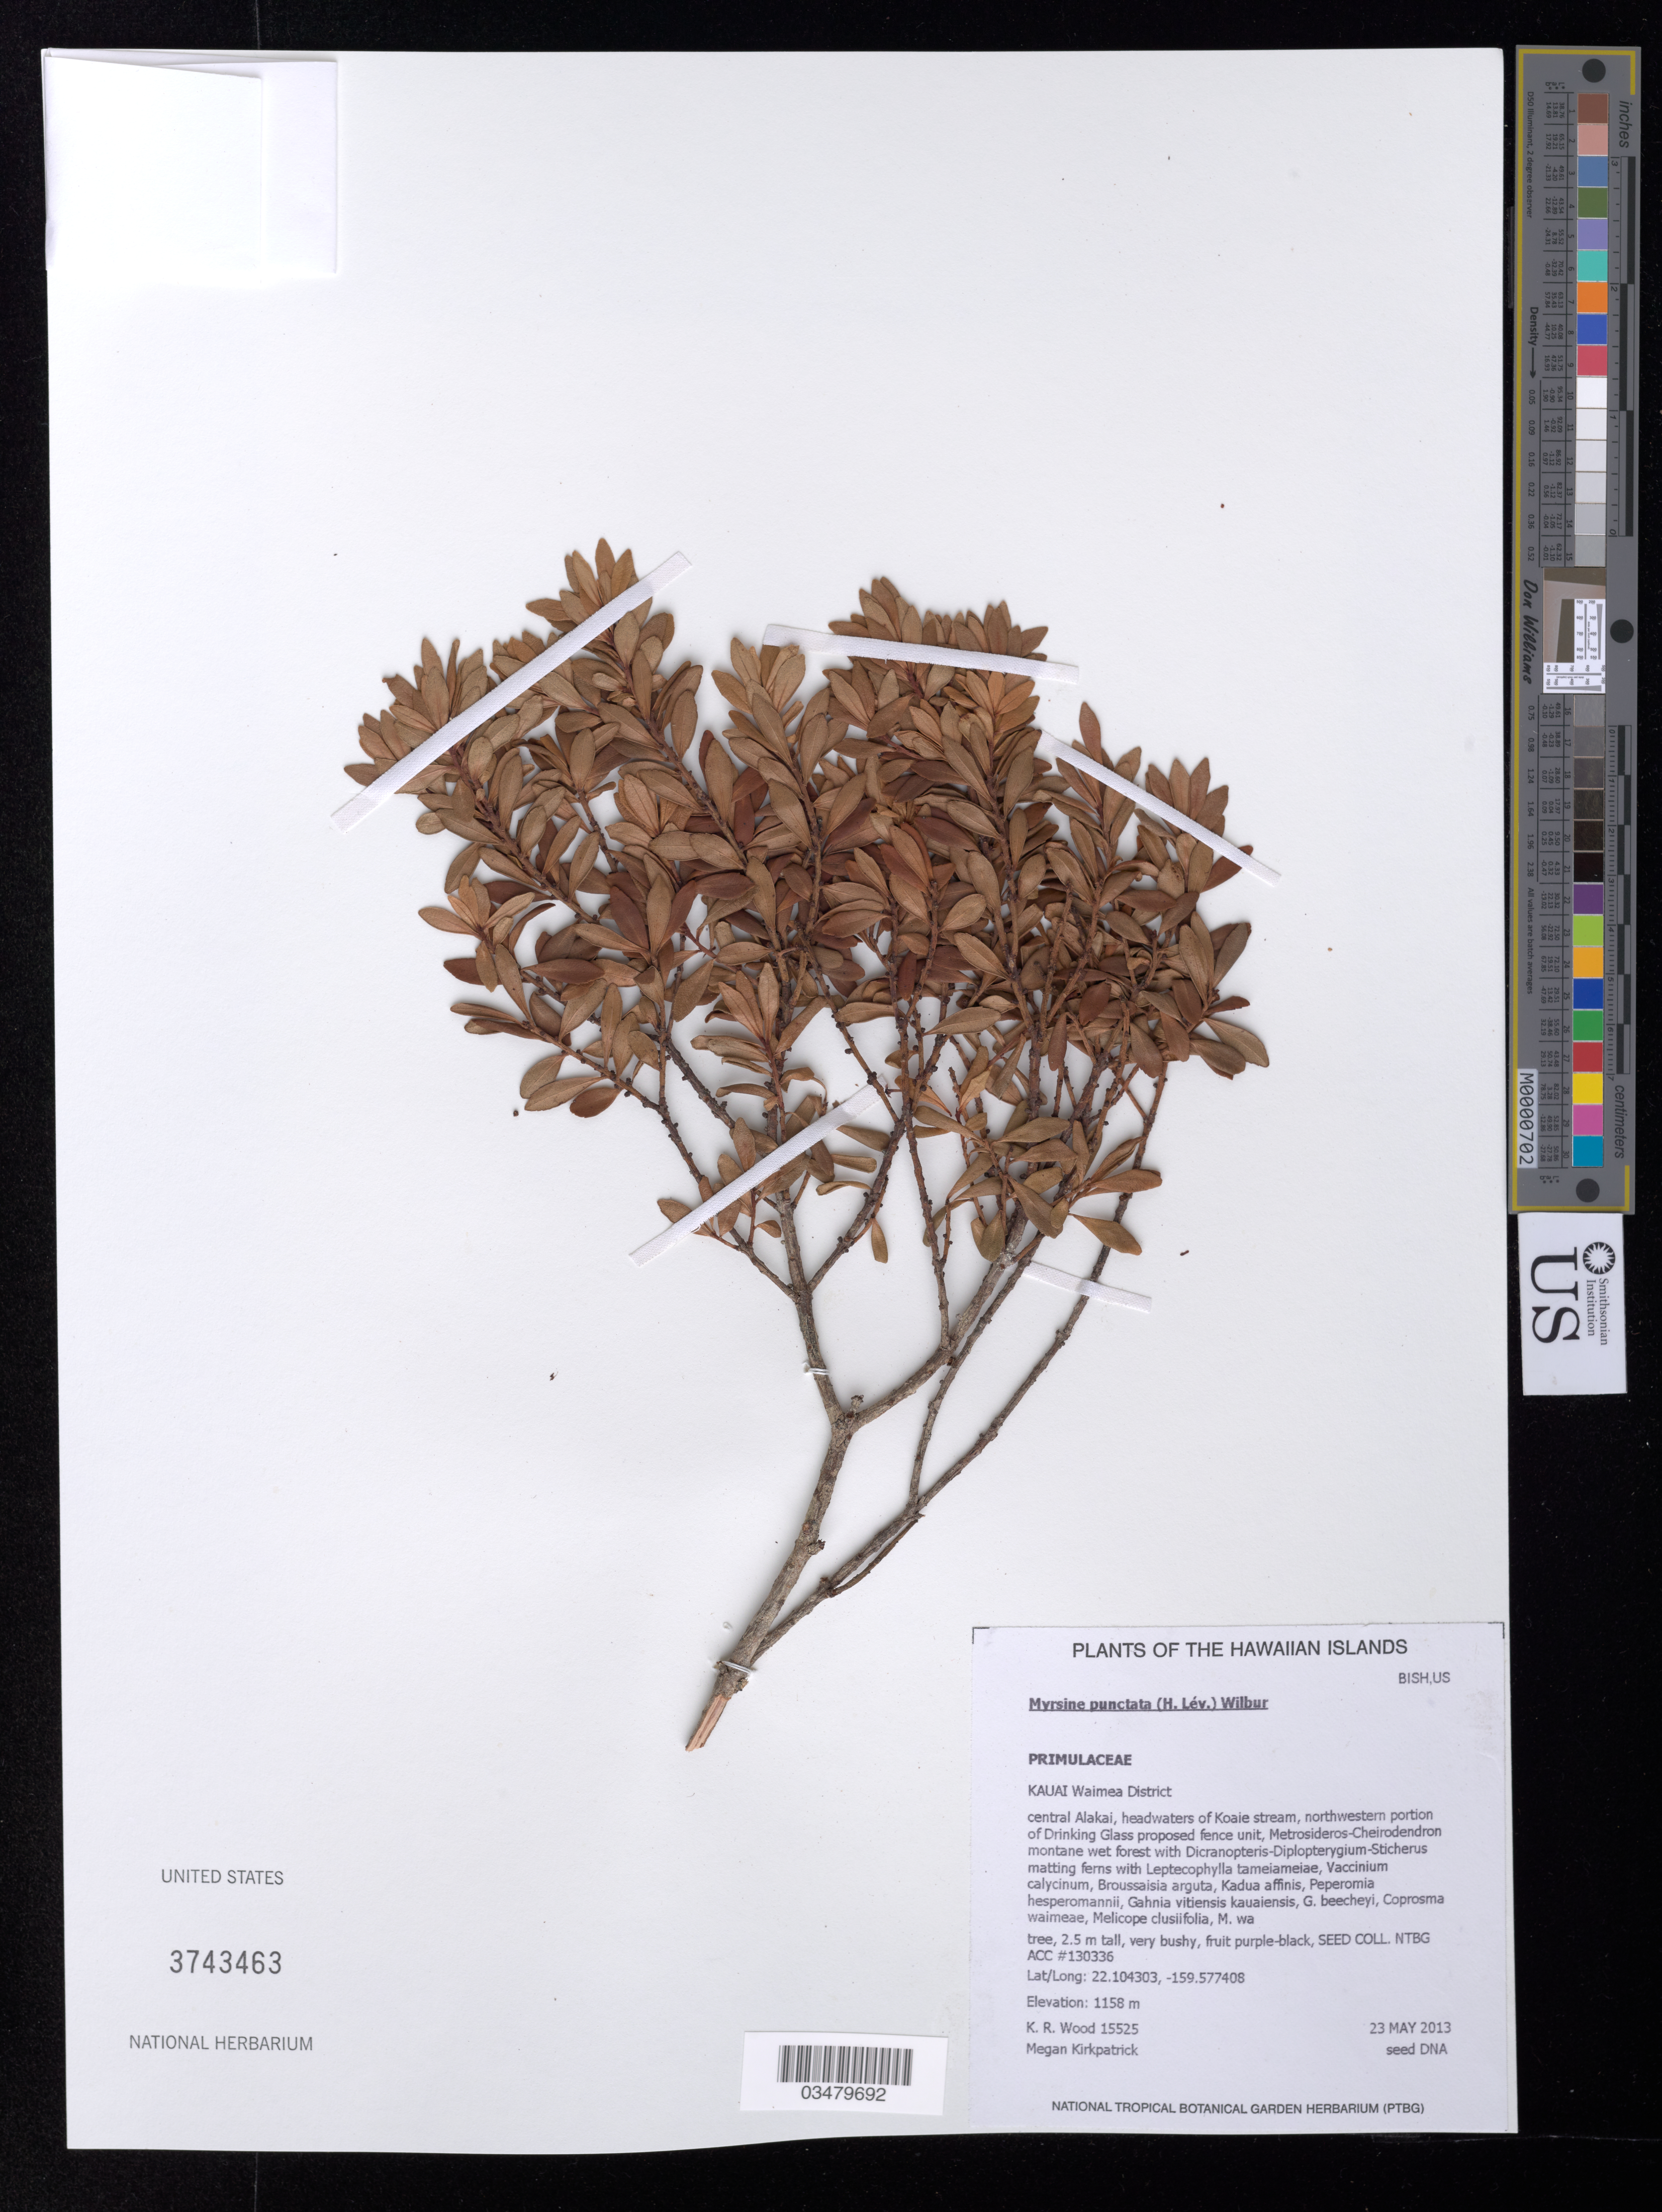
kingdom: Plantae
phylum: Tracheophyta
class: Magnoliopsida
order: Ericales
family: Primulaceae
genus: Myrsine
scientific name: Myrsine punctata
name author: (H. Lév.) Wilbur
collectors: K. R. Wood & M. Kirkpatrick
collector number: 15525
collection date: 2013-05-23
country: United States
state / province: Hawaii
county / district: Kauai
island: Kauai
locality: Central Alakai, headwaters of Koaie stream, northwestern portion of Drinking Blass proposed fence unit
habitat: Montane wet forest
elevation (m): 1158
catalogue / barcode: US 3743463